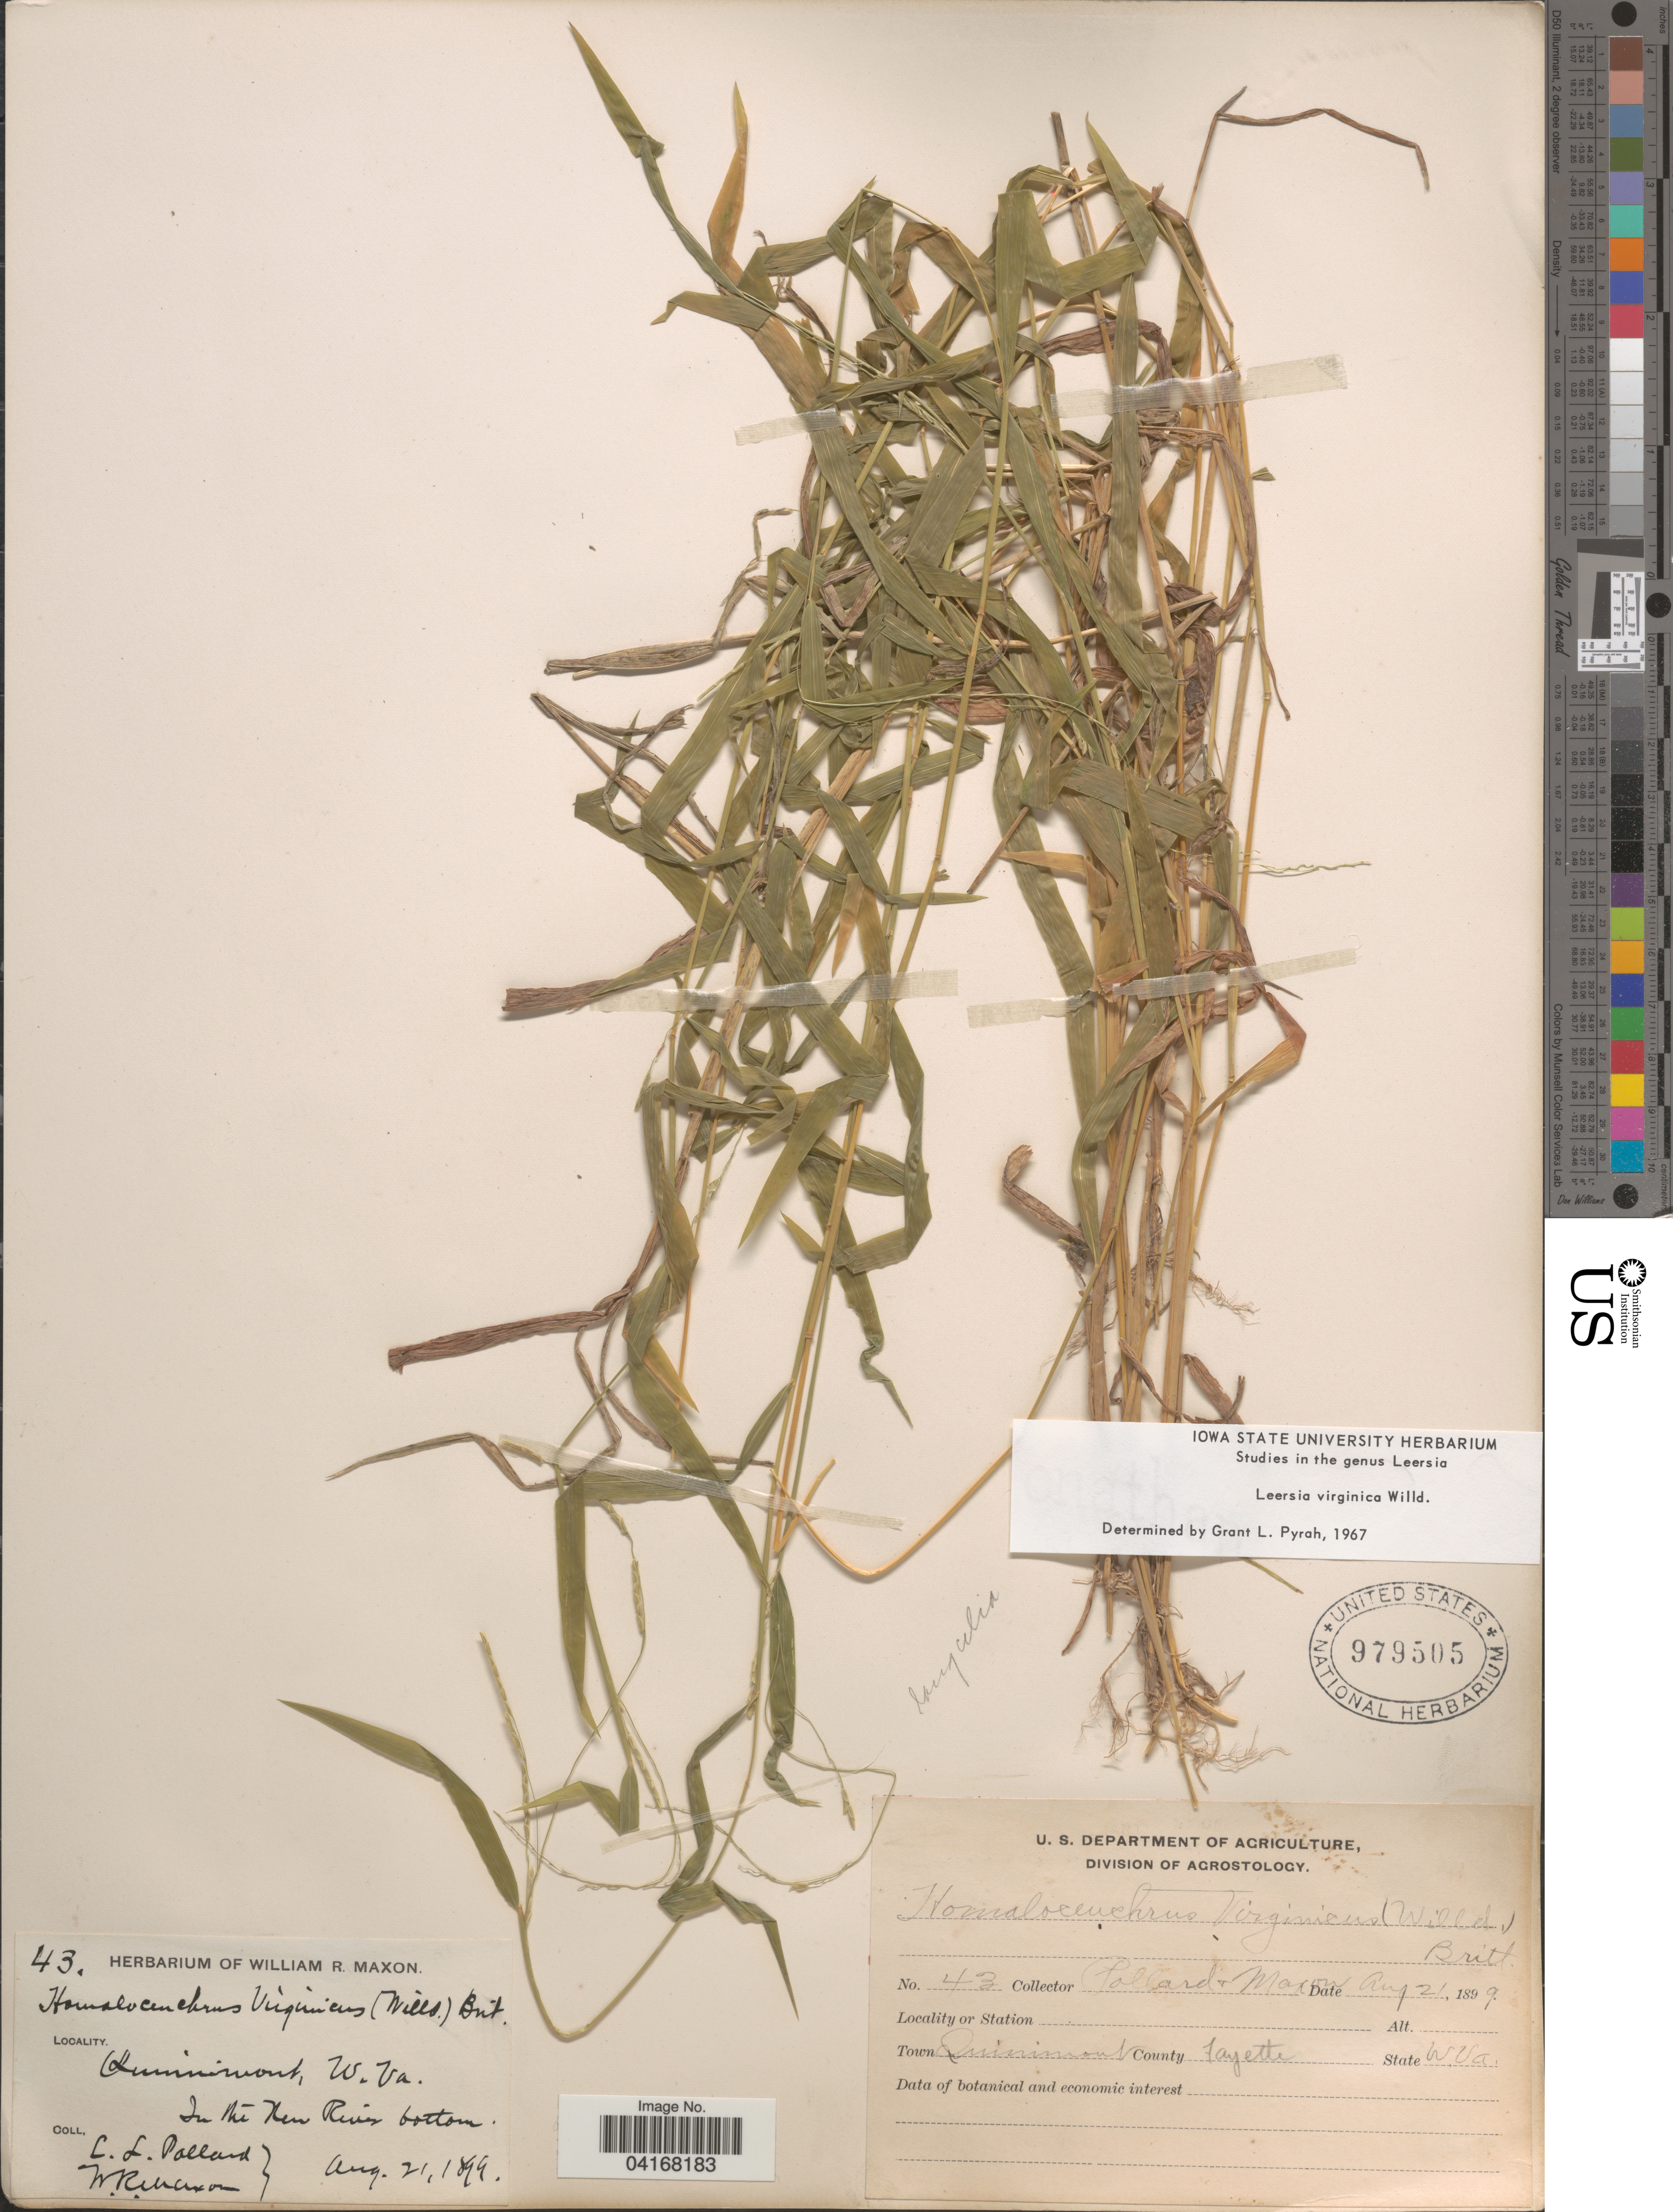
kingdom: Plantae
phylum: Tracheophyta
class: Liliopsida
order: Poales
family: Poaceae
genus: Leersia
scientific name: Leersia virginica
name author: Willd.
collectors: C. L. Pollard & W. R. Maxon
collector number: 43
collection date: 1899-08-21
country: United States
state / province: West Virginia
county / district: Fayette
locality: Quinnimont. In the New River bottom. County Fayette.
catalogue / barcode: US 979505